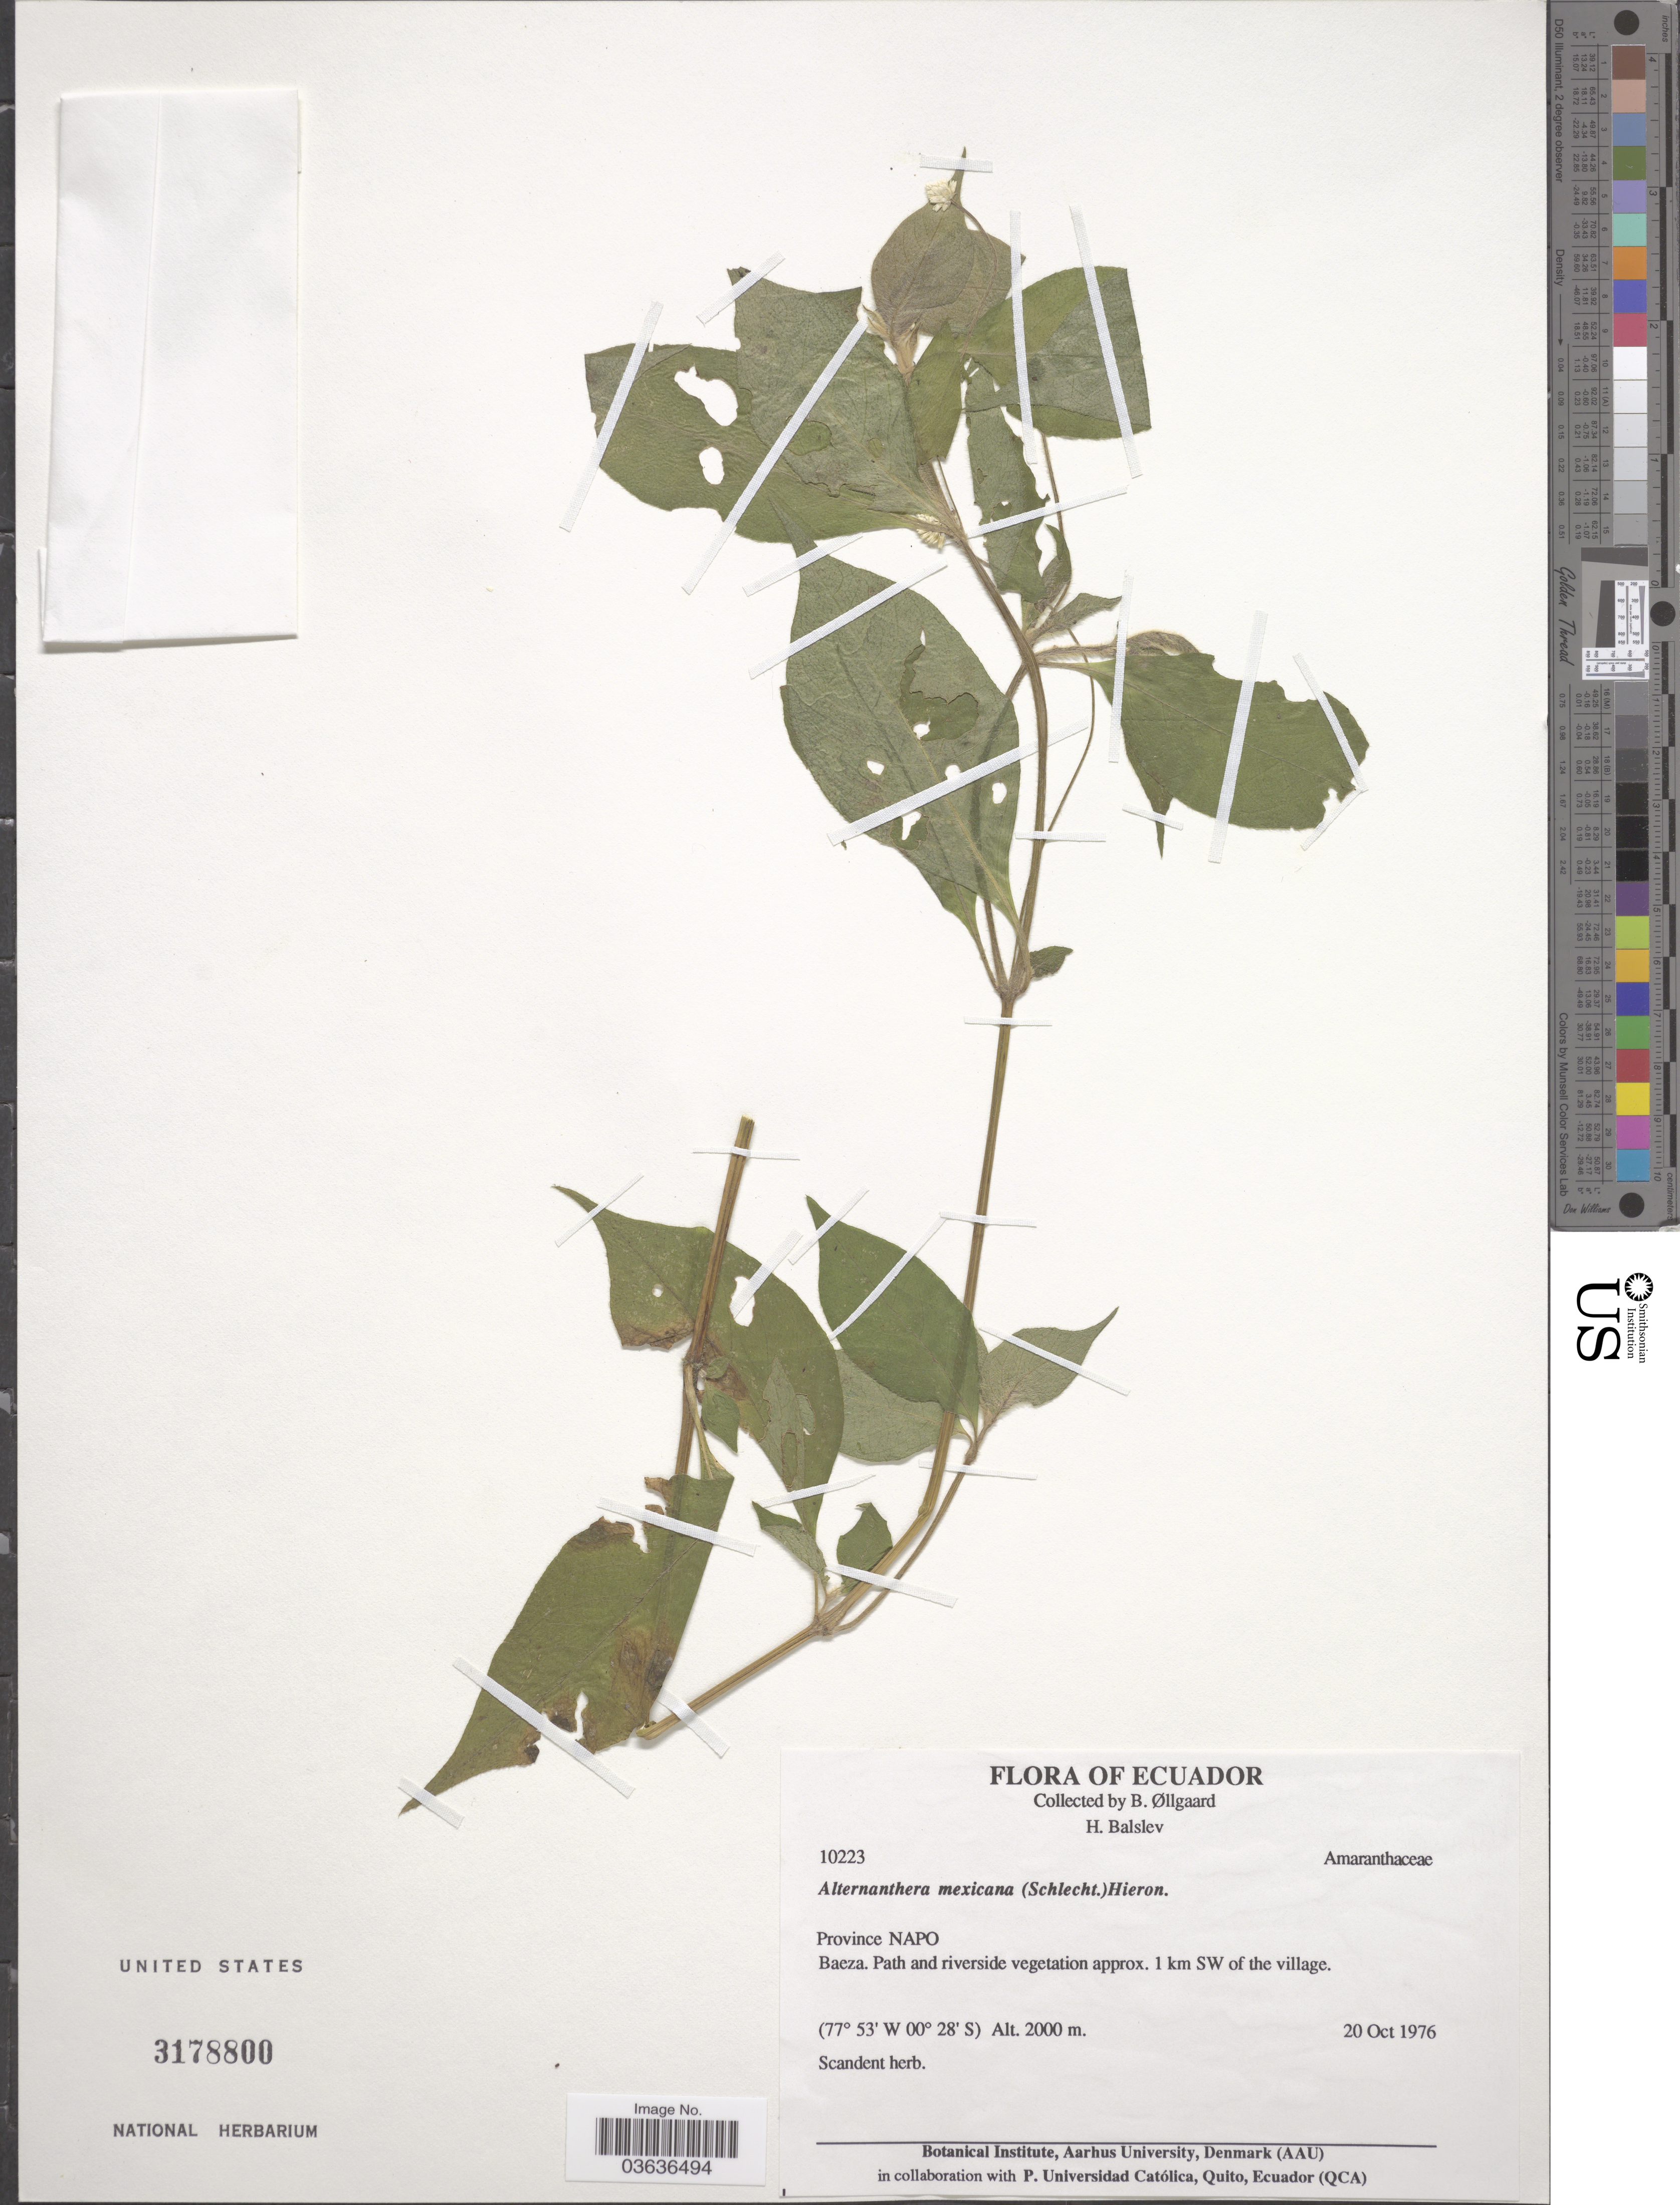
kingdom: Plantae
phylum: Tracheophyta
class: Magnoliopsida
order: Caryophyllales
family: Amaranthaceae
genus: Alternanthera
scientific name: Alternanthera mexicana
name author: Moq.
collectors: B. Øllgaard & H. Balslev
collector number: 10223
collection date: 1976-10-20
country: Ecuador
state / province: Napo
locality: Baeza. Path and riverside vegetation approx. 1 km SW of the village.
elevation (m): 2000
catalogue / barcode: US 3178800